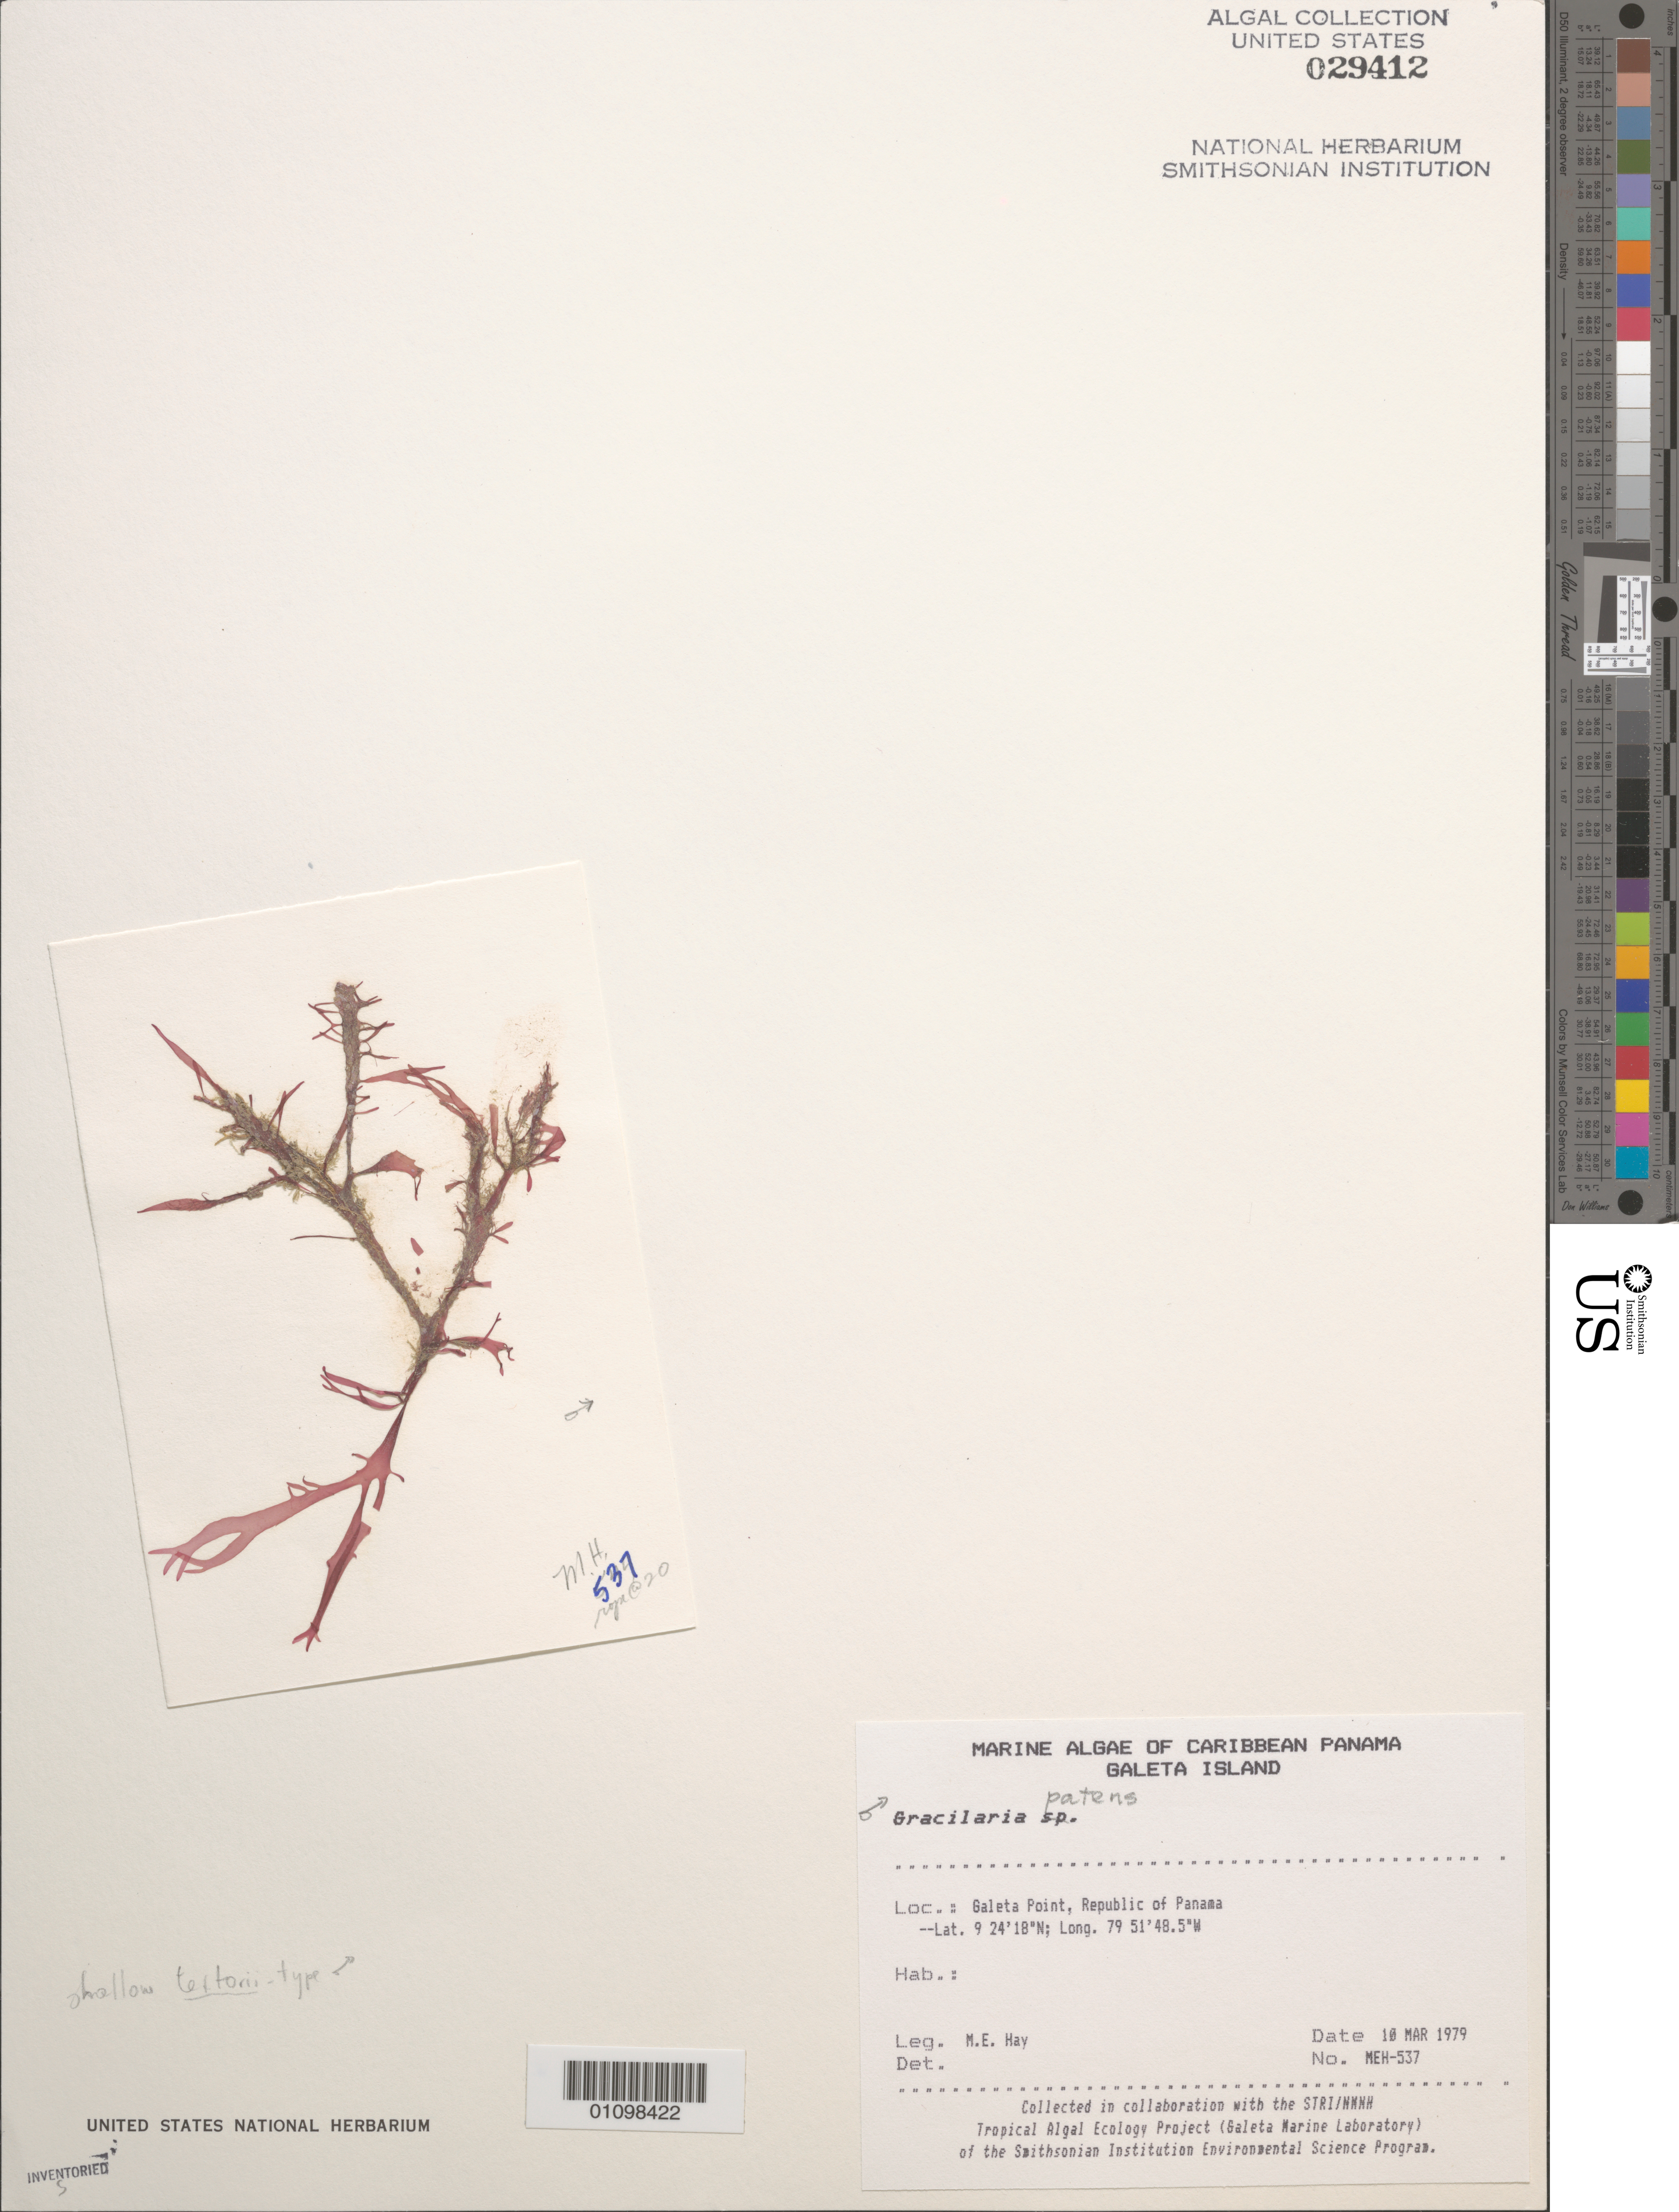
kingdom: Plantae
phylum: Rhodophyta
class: Florideophyceae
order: Gracilariales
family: Gracilariaceae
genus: Gracilaria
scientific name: Gracilaria patens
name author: P. Crouan & H. Crouan in Schramm & Maze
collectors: M. E. Hay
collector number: MEH-537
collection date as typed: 10 Mar 1979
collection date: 1979-03-10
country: Panama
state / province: Colón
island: Galeta Island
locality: Galeta Point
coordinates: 9 24'18"N, 79 51'48.5"W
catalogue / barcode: US 29412